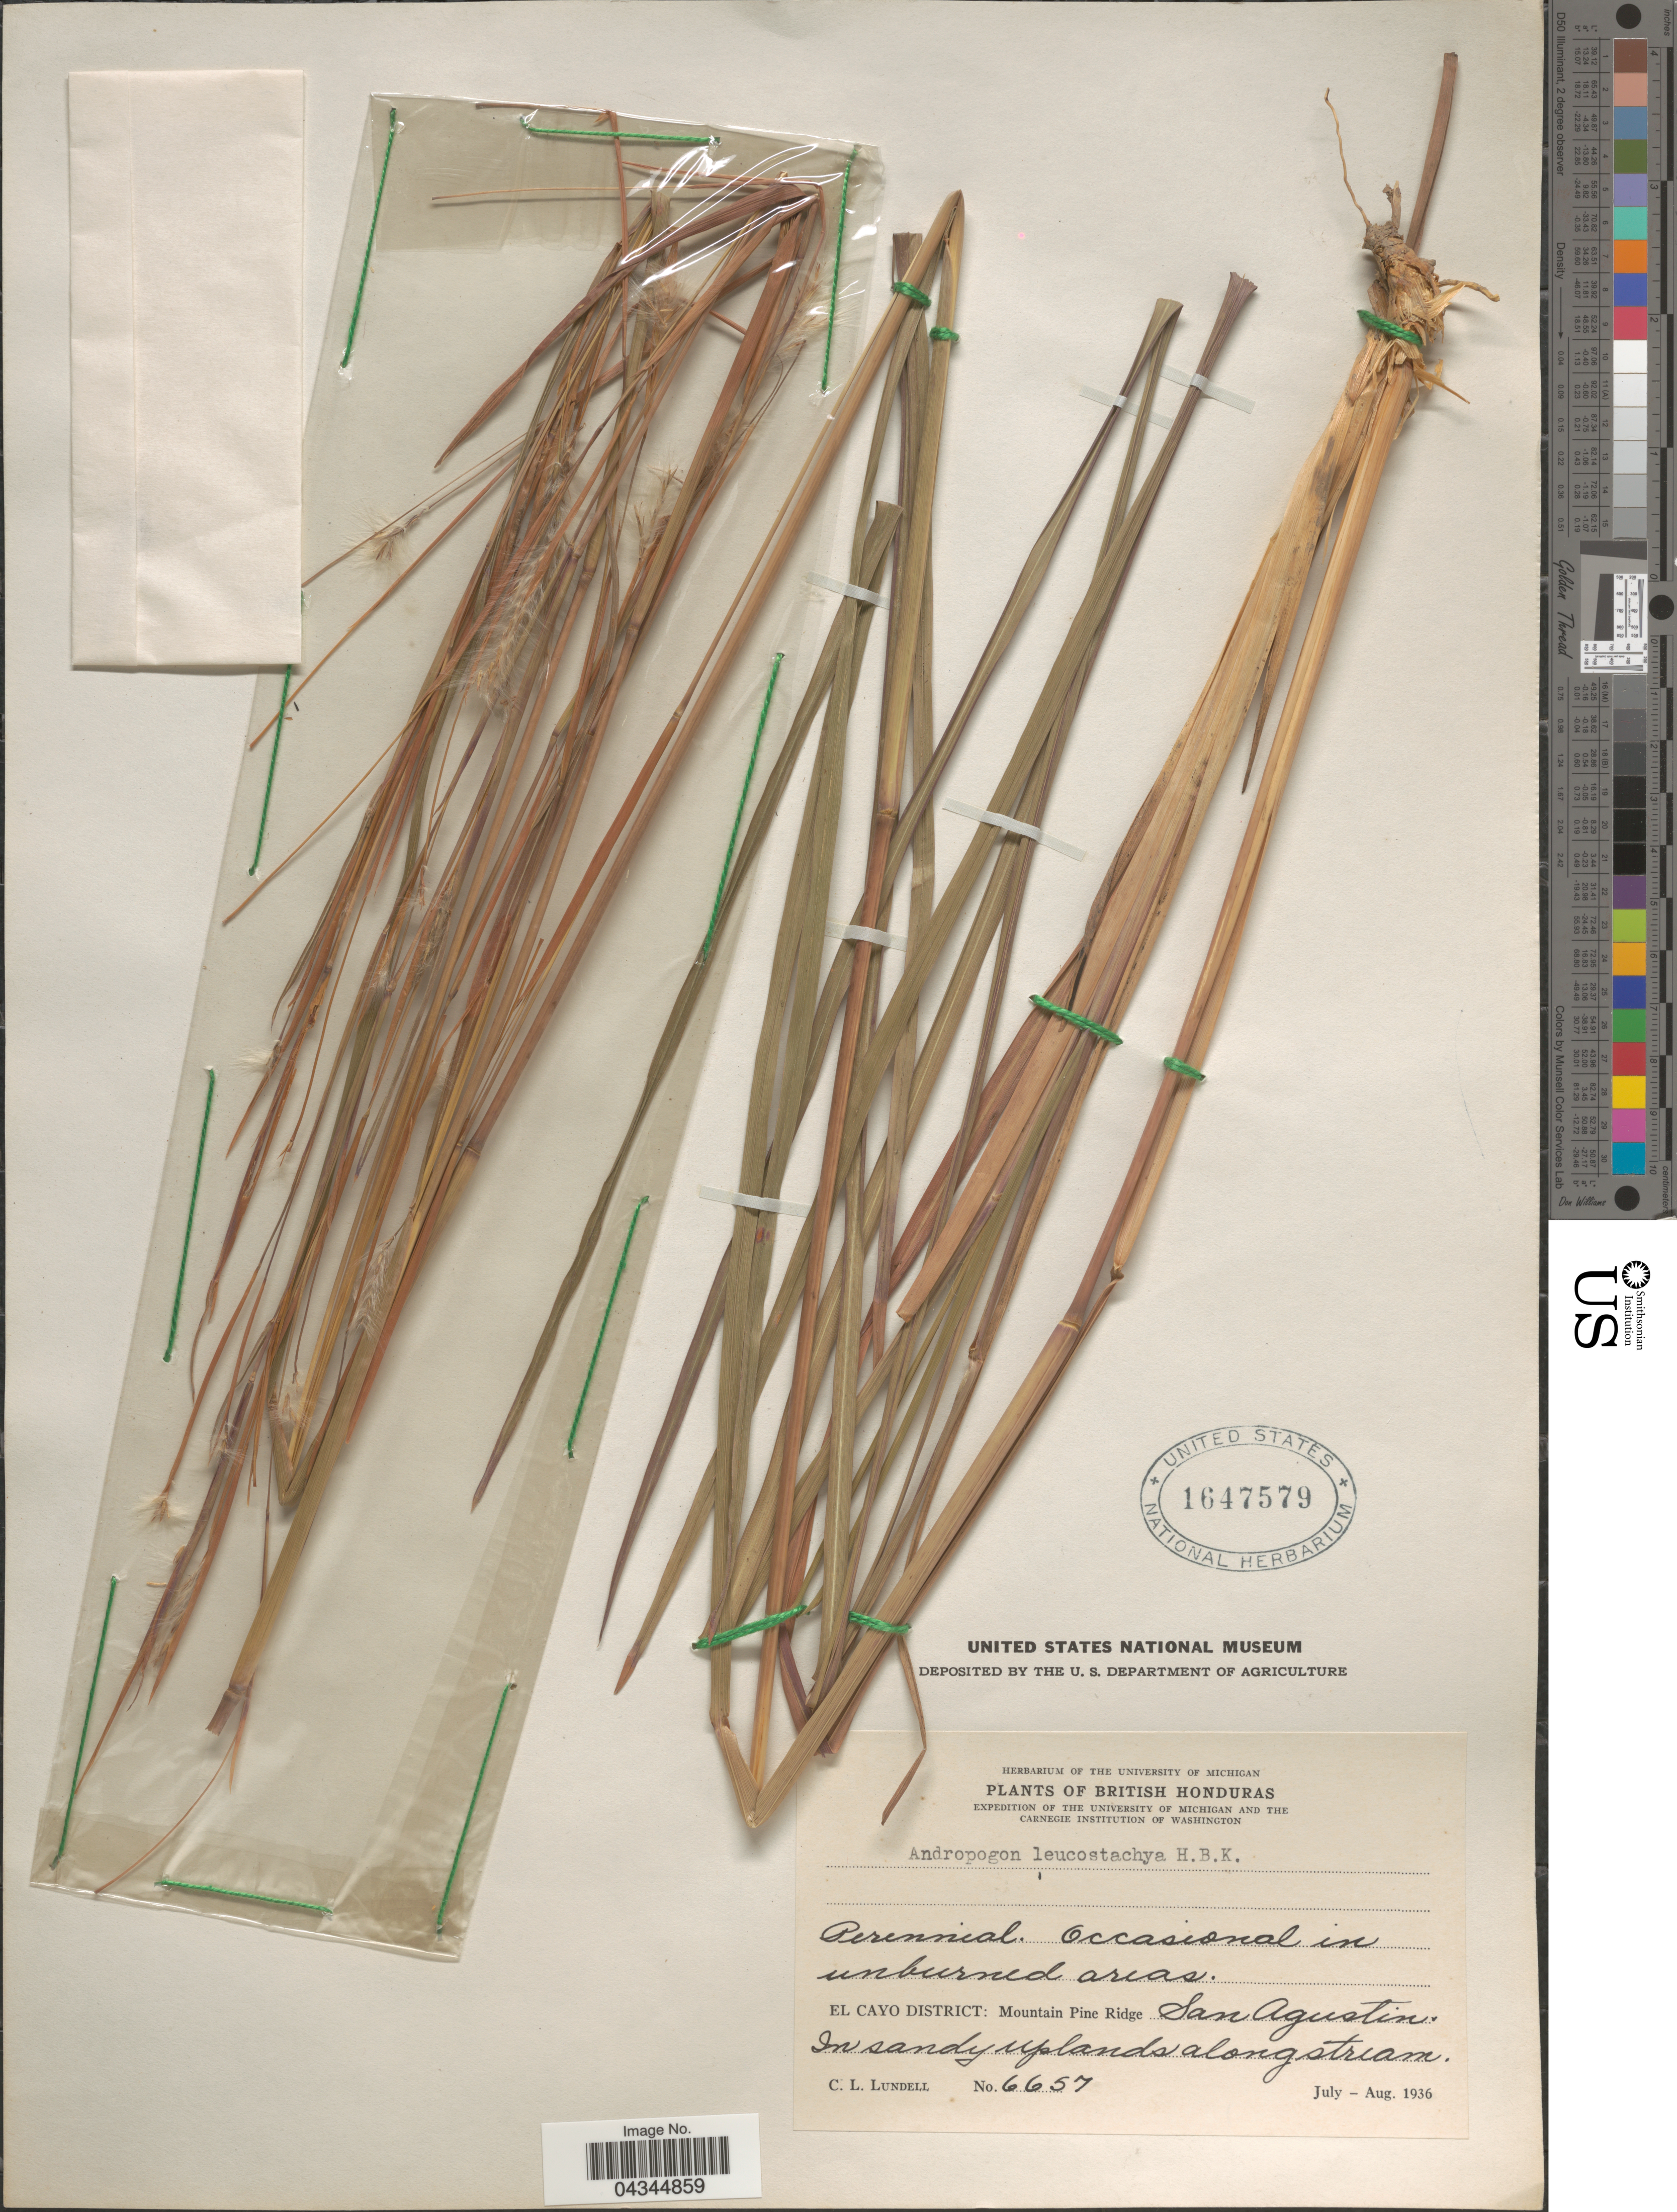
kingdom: Plantae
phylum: Tracheophyta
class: Liliopsida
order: Poales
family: Poaceae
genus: Andropogon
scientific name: Andropogon leucostachyus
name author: Kunth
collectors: C. L. Lundell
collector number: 6657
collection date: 1936-07/1936-08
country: Belize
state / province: Cayo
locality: British Honduras. Expedition of the University of Michigan and the Carnegie Institution of Washington. El Cayo District: Mountain Pine Ridge. San Agustin.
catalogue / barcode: US 1647579